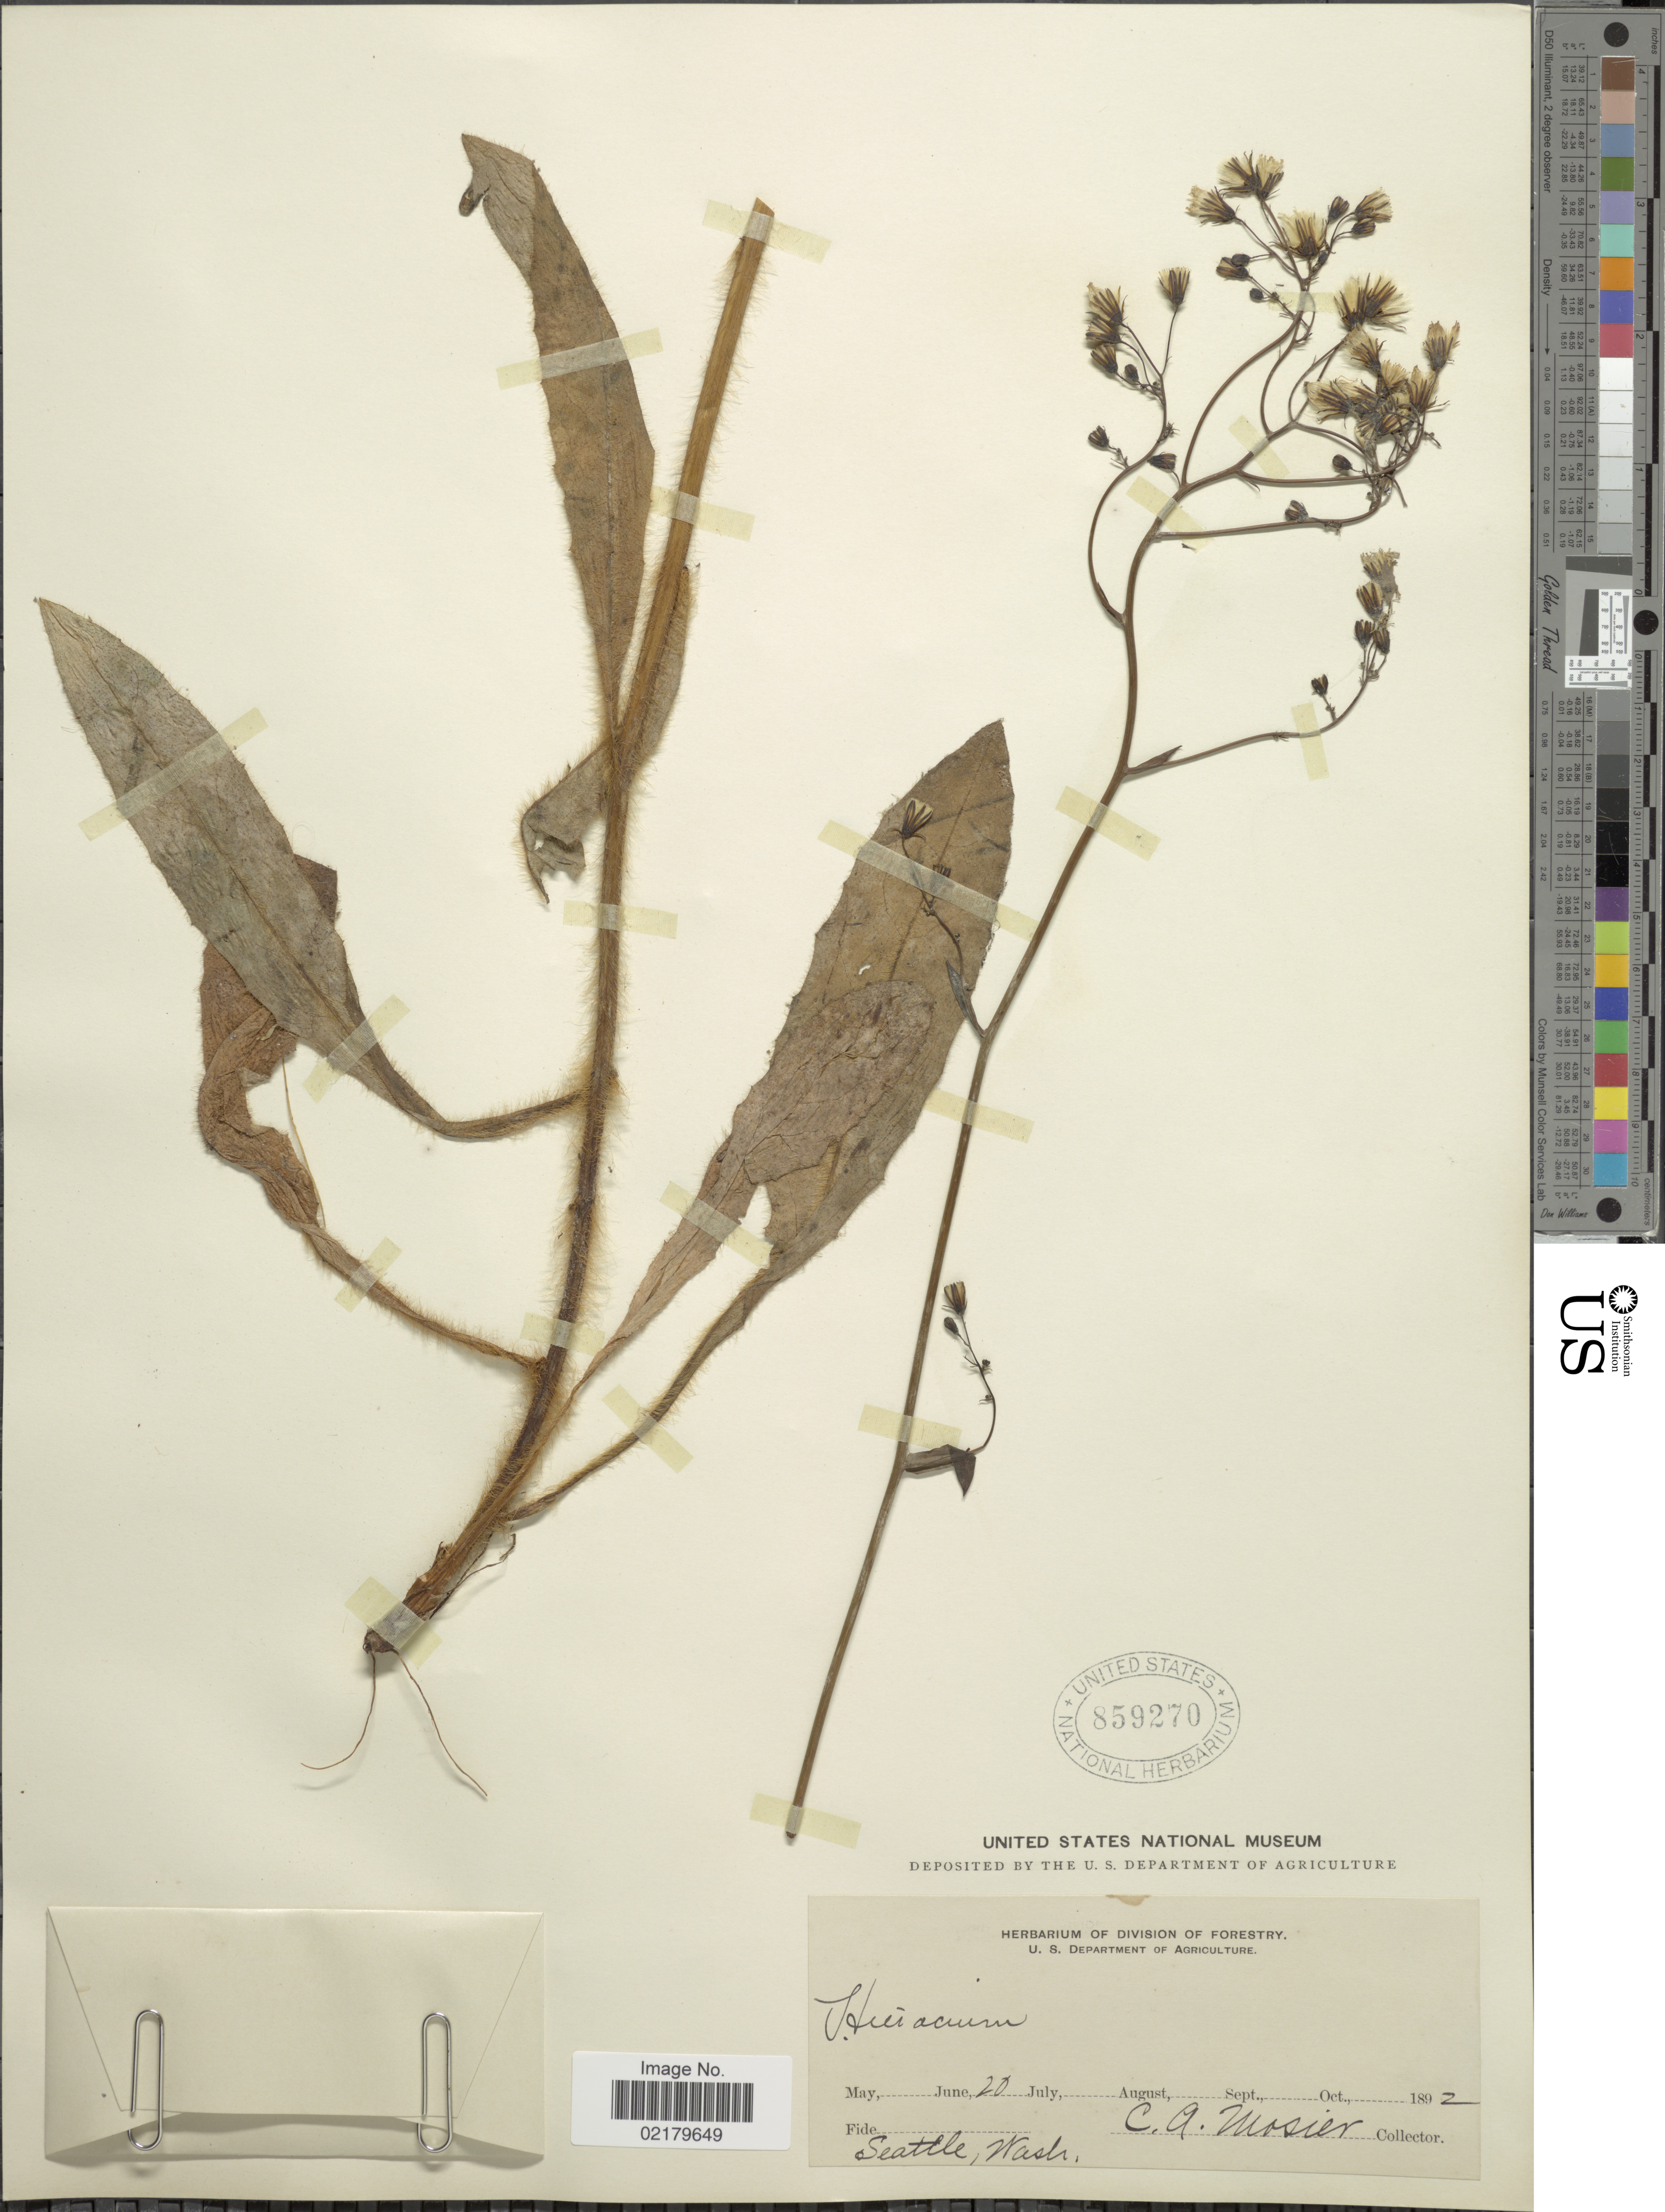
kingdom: Plantae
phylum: Tracheophyta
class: Magnoliopsida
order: Asterales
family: Asteraceae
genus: Hieracium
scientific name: Hieracium albiflorum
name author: Hook.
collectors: C. A. Mosier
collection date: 1892-06-20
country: United States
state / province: Washington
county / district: King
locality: Seattle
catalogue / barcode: US 859270